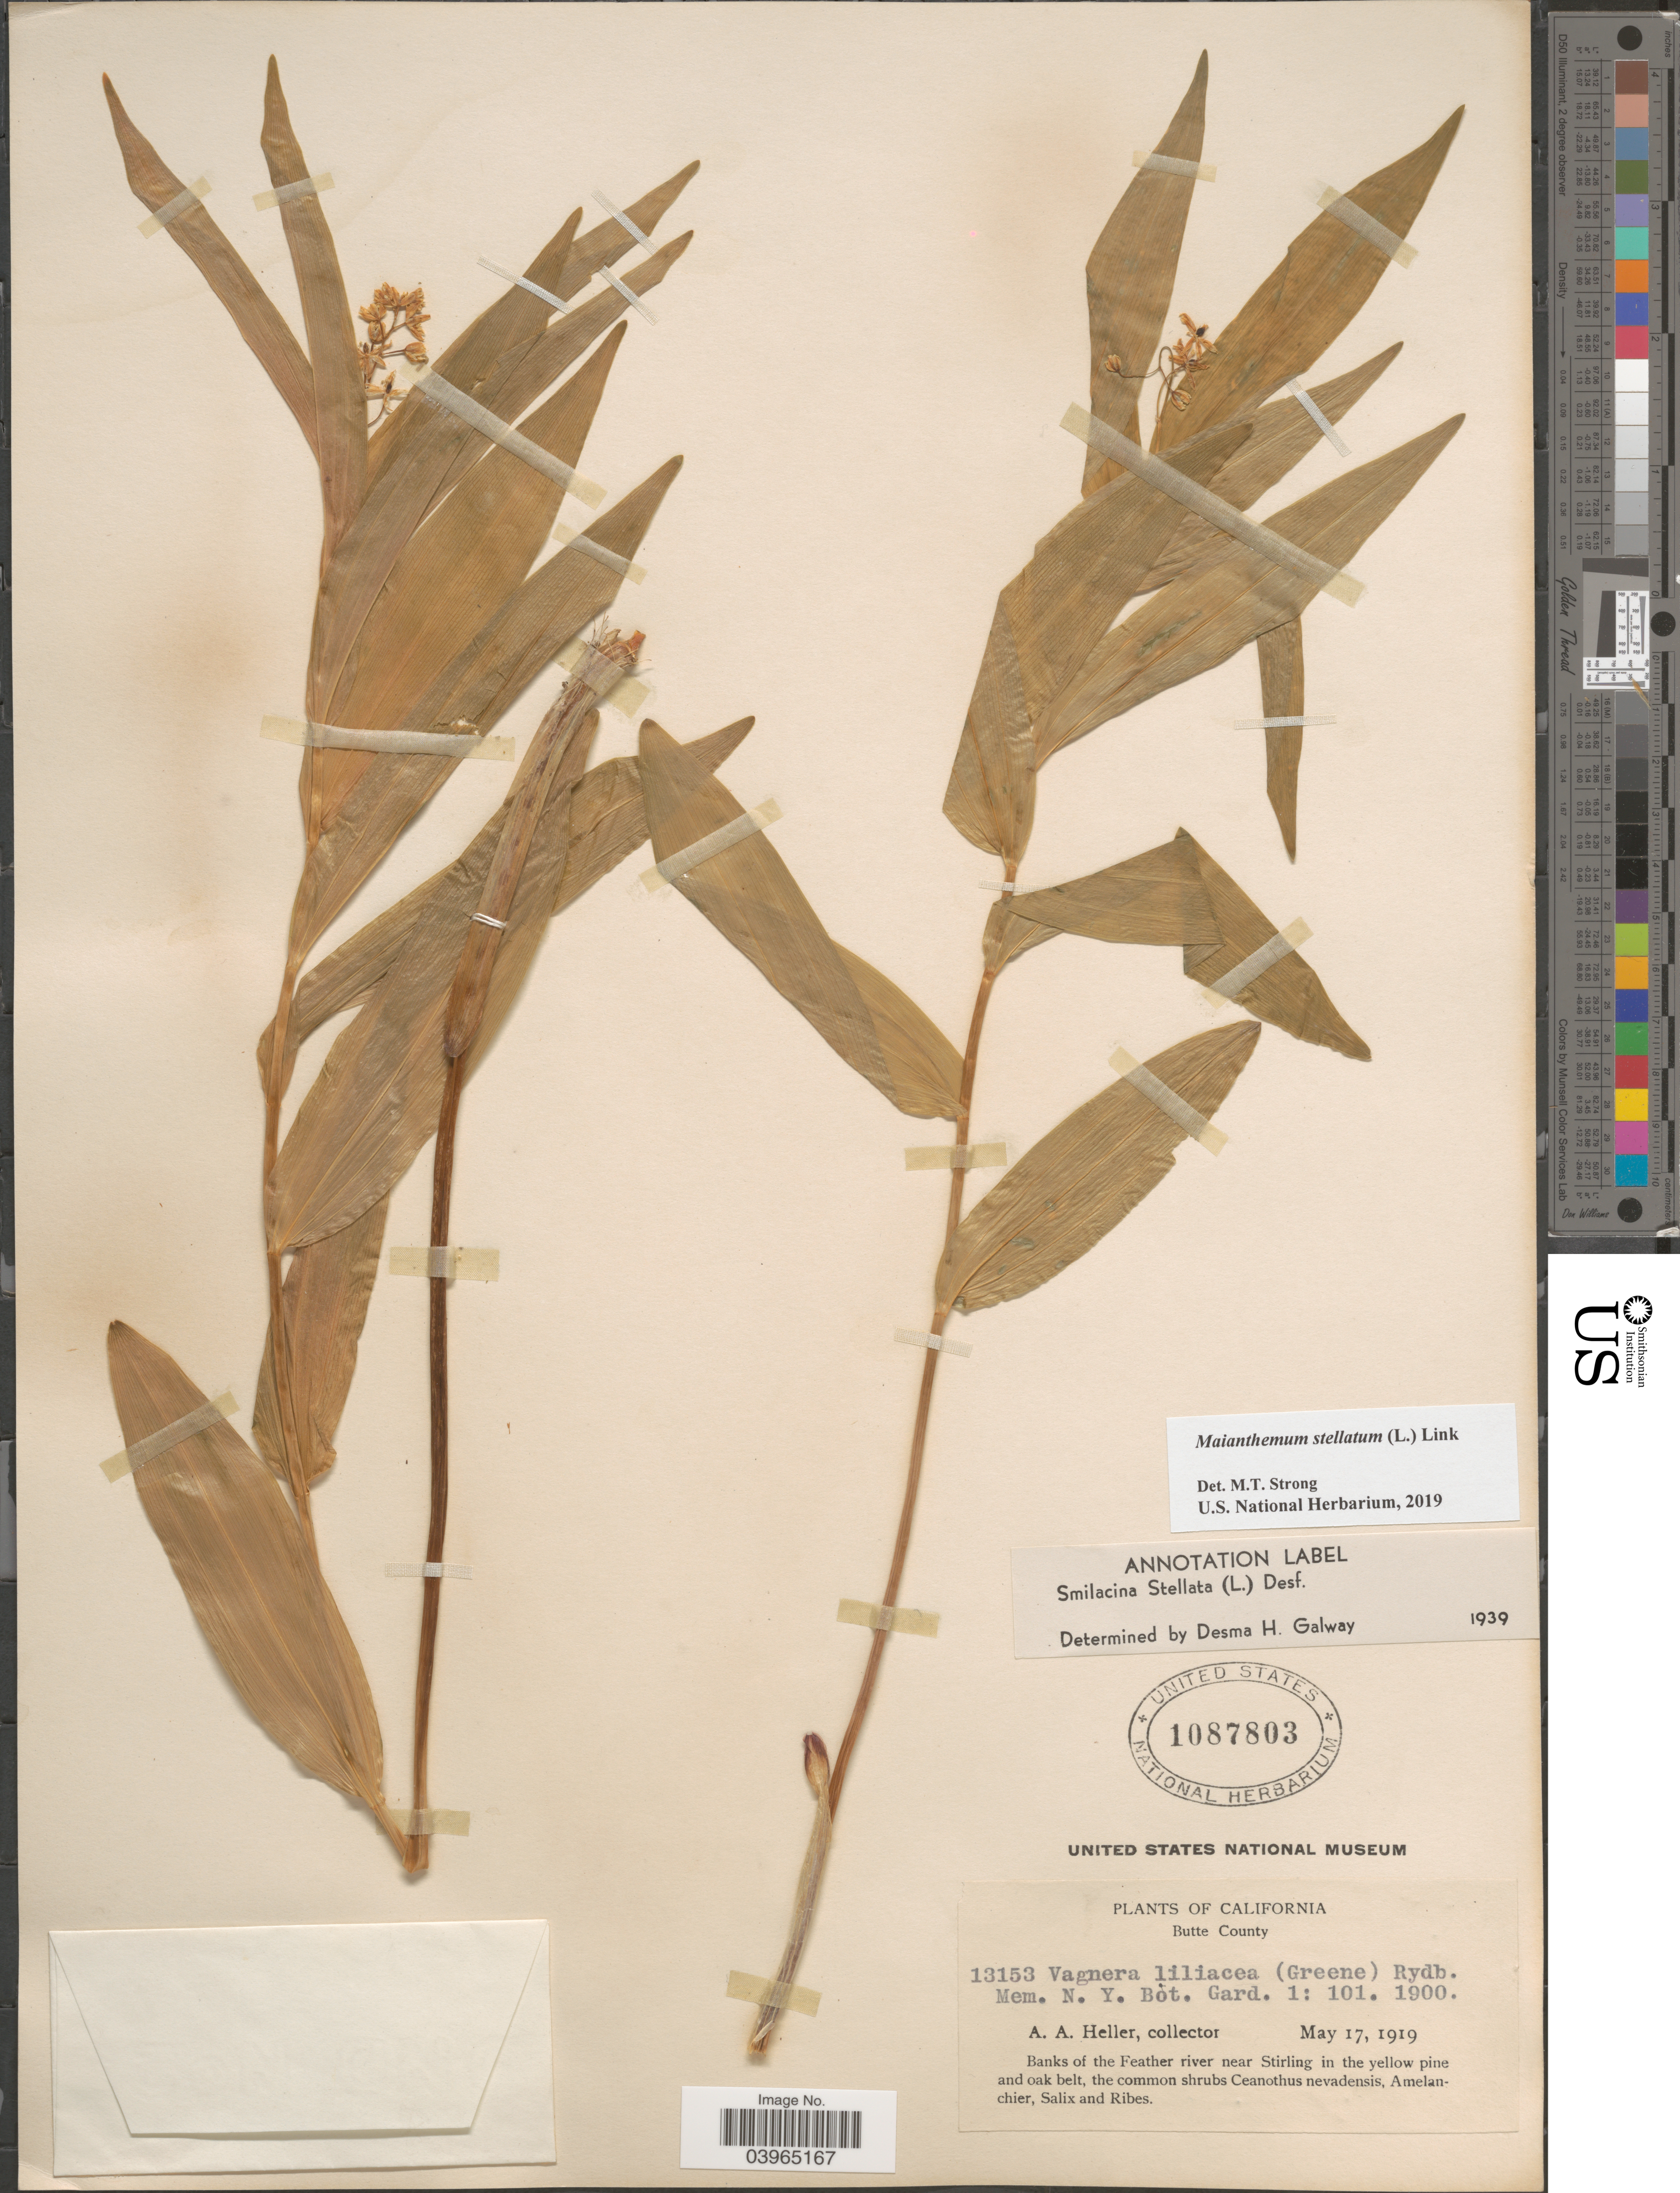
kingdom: Plantae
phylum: Tracheophyta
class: Liliopsida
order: Asparagales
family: Asparagaceae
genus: Maianthemum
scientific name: Maianthemum stellatum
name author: (L.) Link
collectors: A. A. Heller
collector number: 13153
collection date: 1919-05-17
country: United States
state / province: California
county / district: Butte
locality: Butte County. Banks of the Feather river near Stirling in the yellow pine and oak belt.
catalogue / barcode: US 1087803